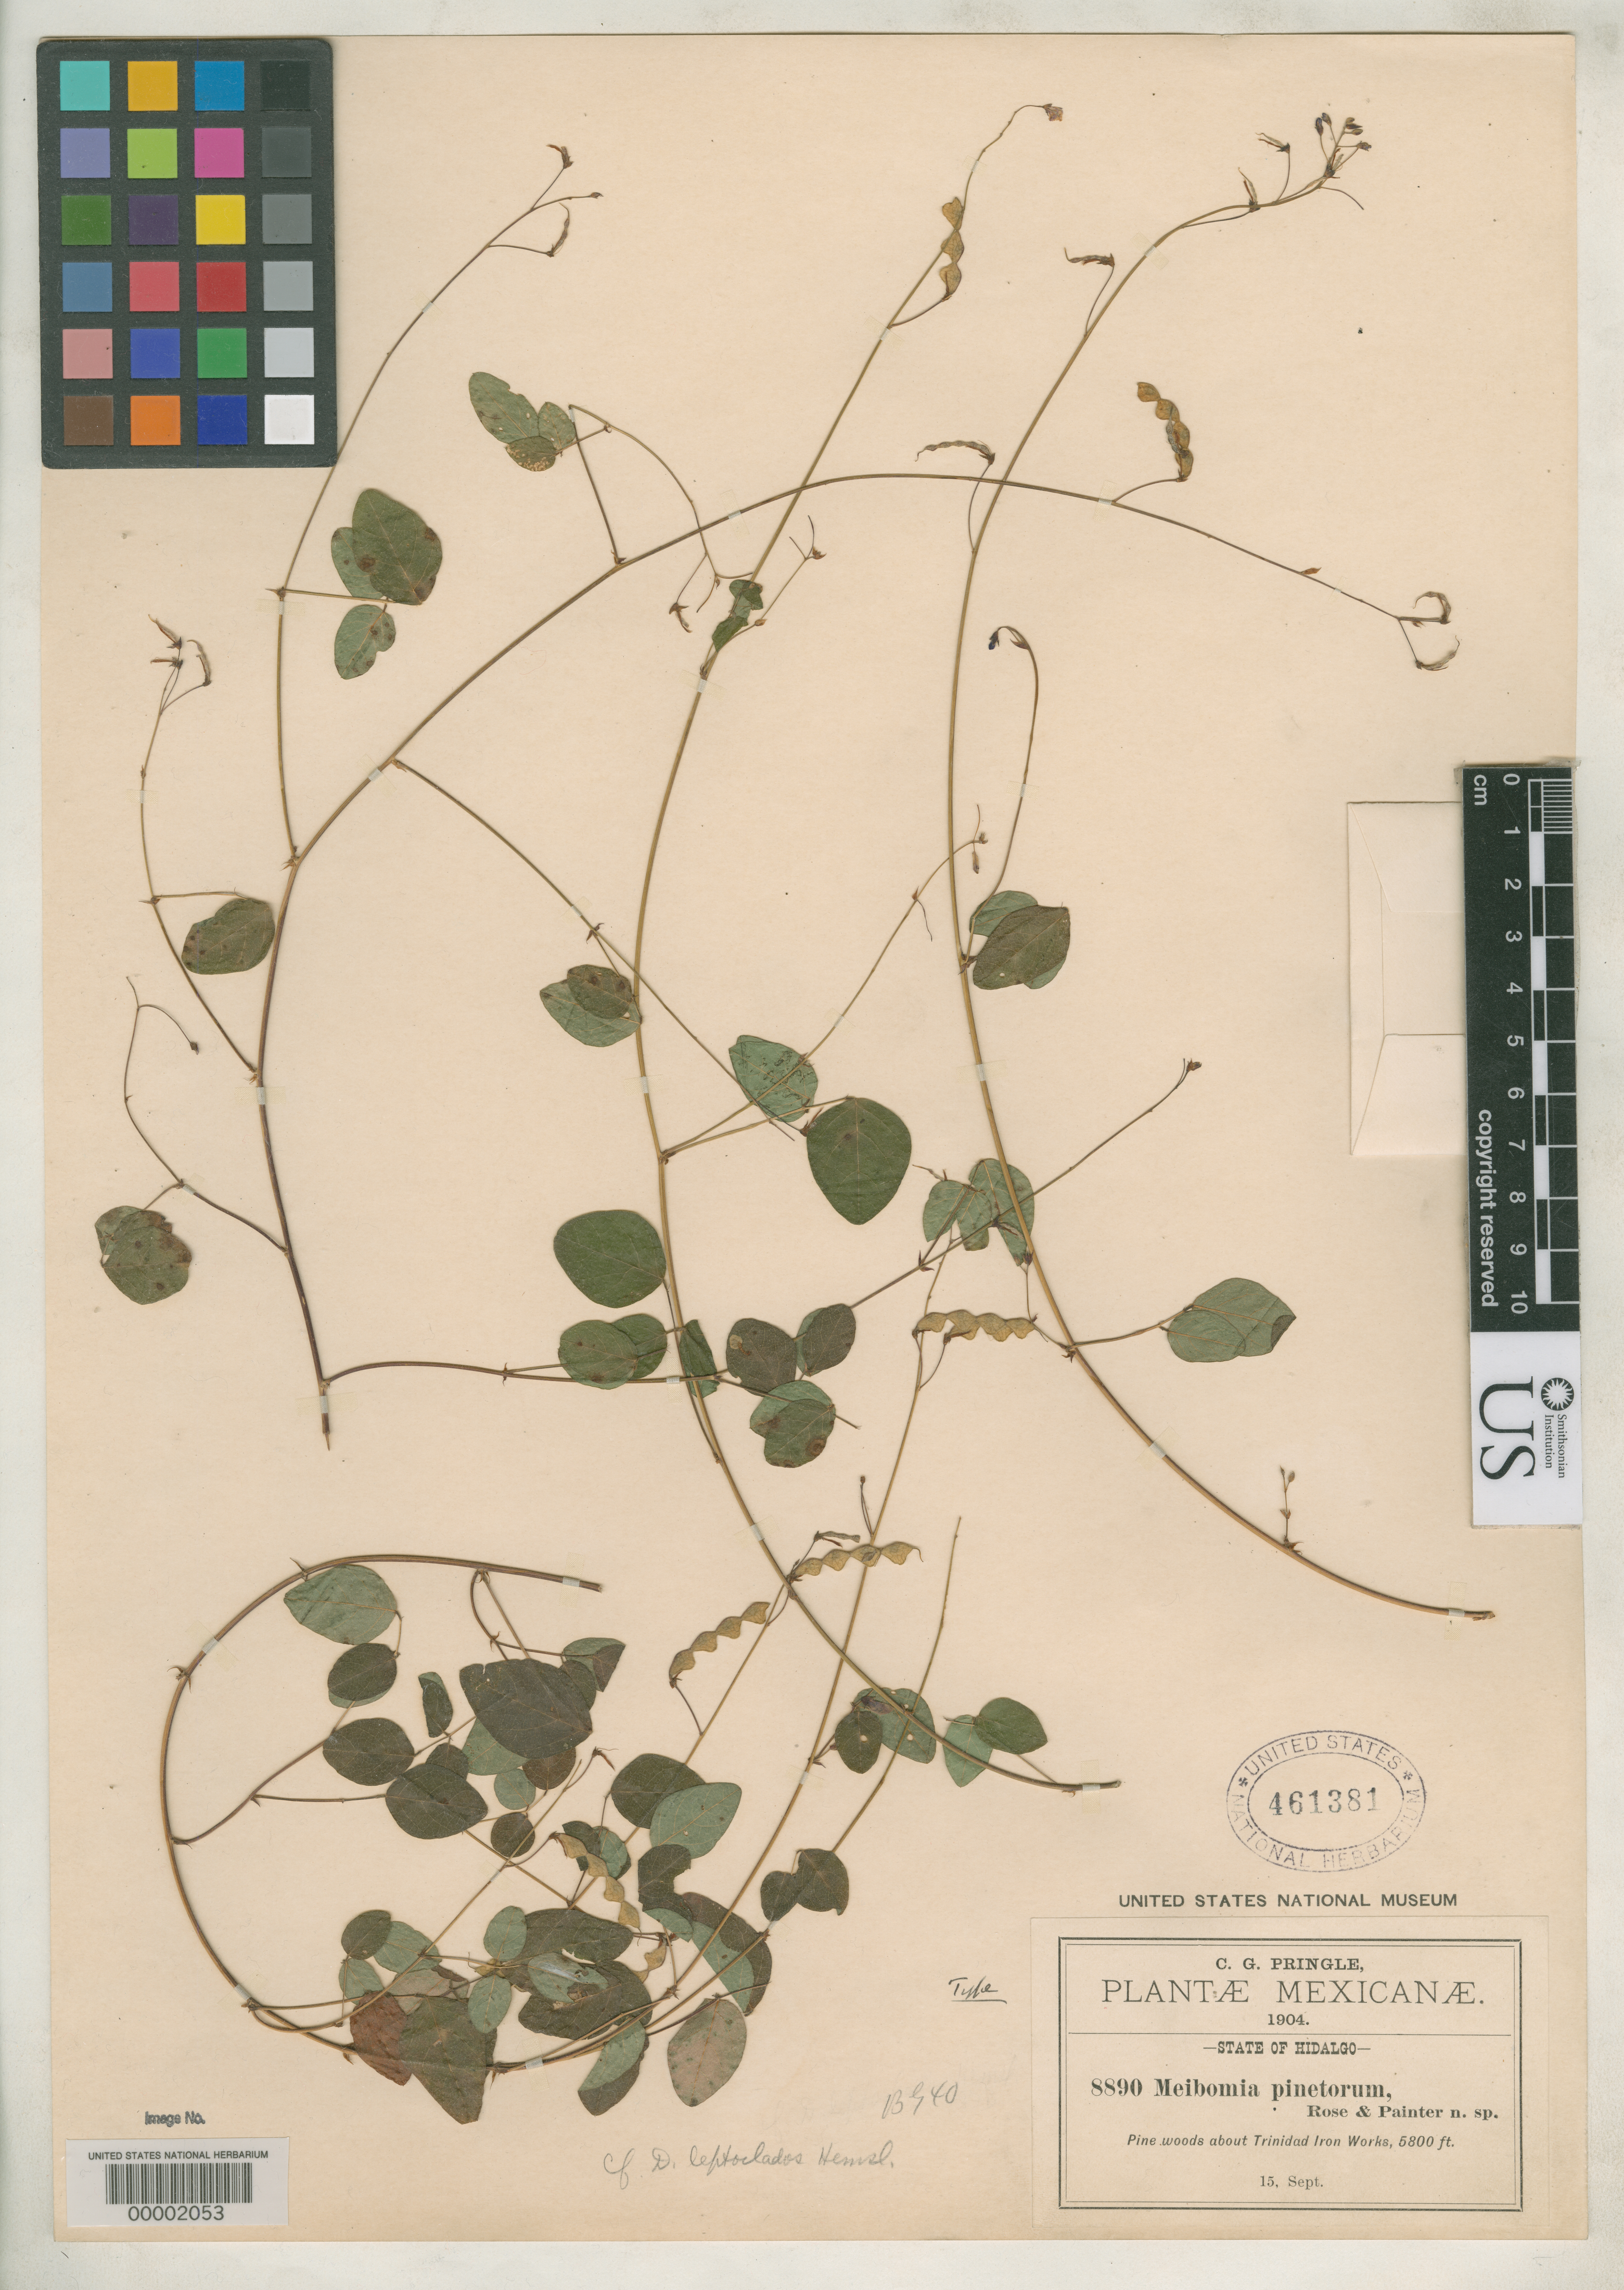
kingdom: Plantae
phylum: Tracheophyta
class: Magnoliopsida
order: Fabales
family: Fabaceae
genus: Meibomia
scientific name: Meibomia pinetorum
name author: Rose & J.H. Painter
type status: Holotype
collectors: C. G. Pringle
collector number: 8890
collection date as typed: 15 Sep 1904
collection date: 1904-09-15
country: Mexico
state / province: Hidalgo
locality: Trinidad Iron Works.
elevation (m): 1650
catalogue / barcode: US 461381